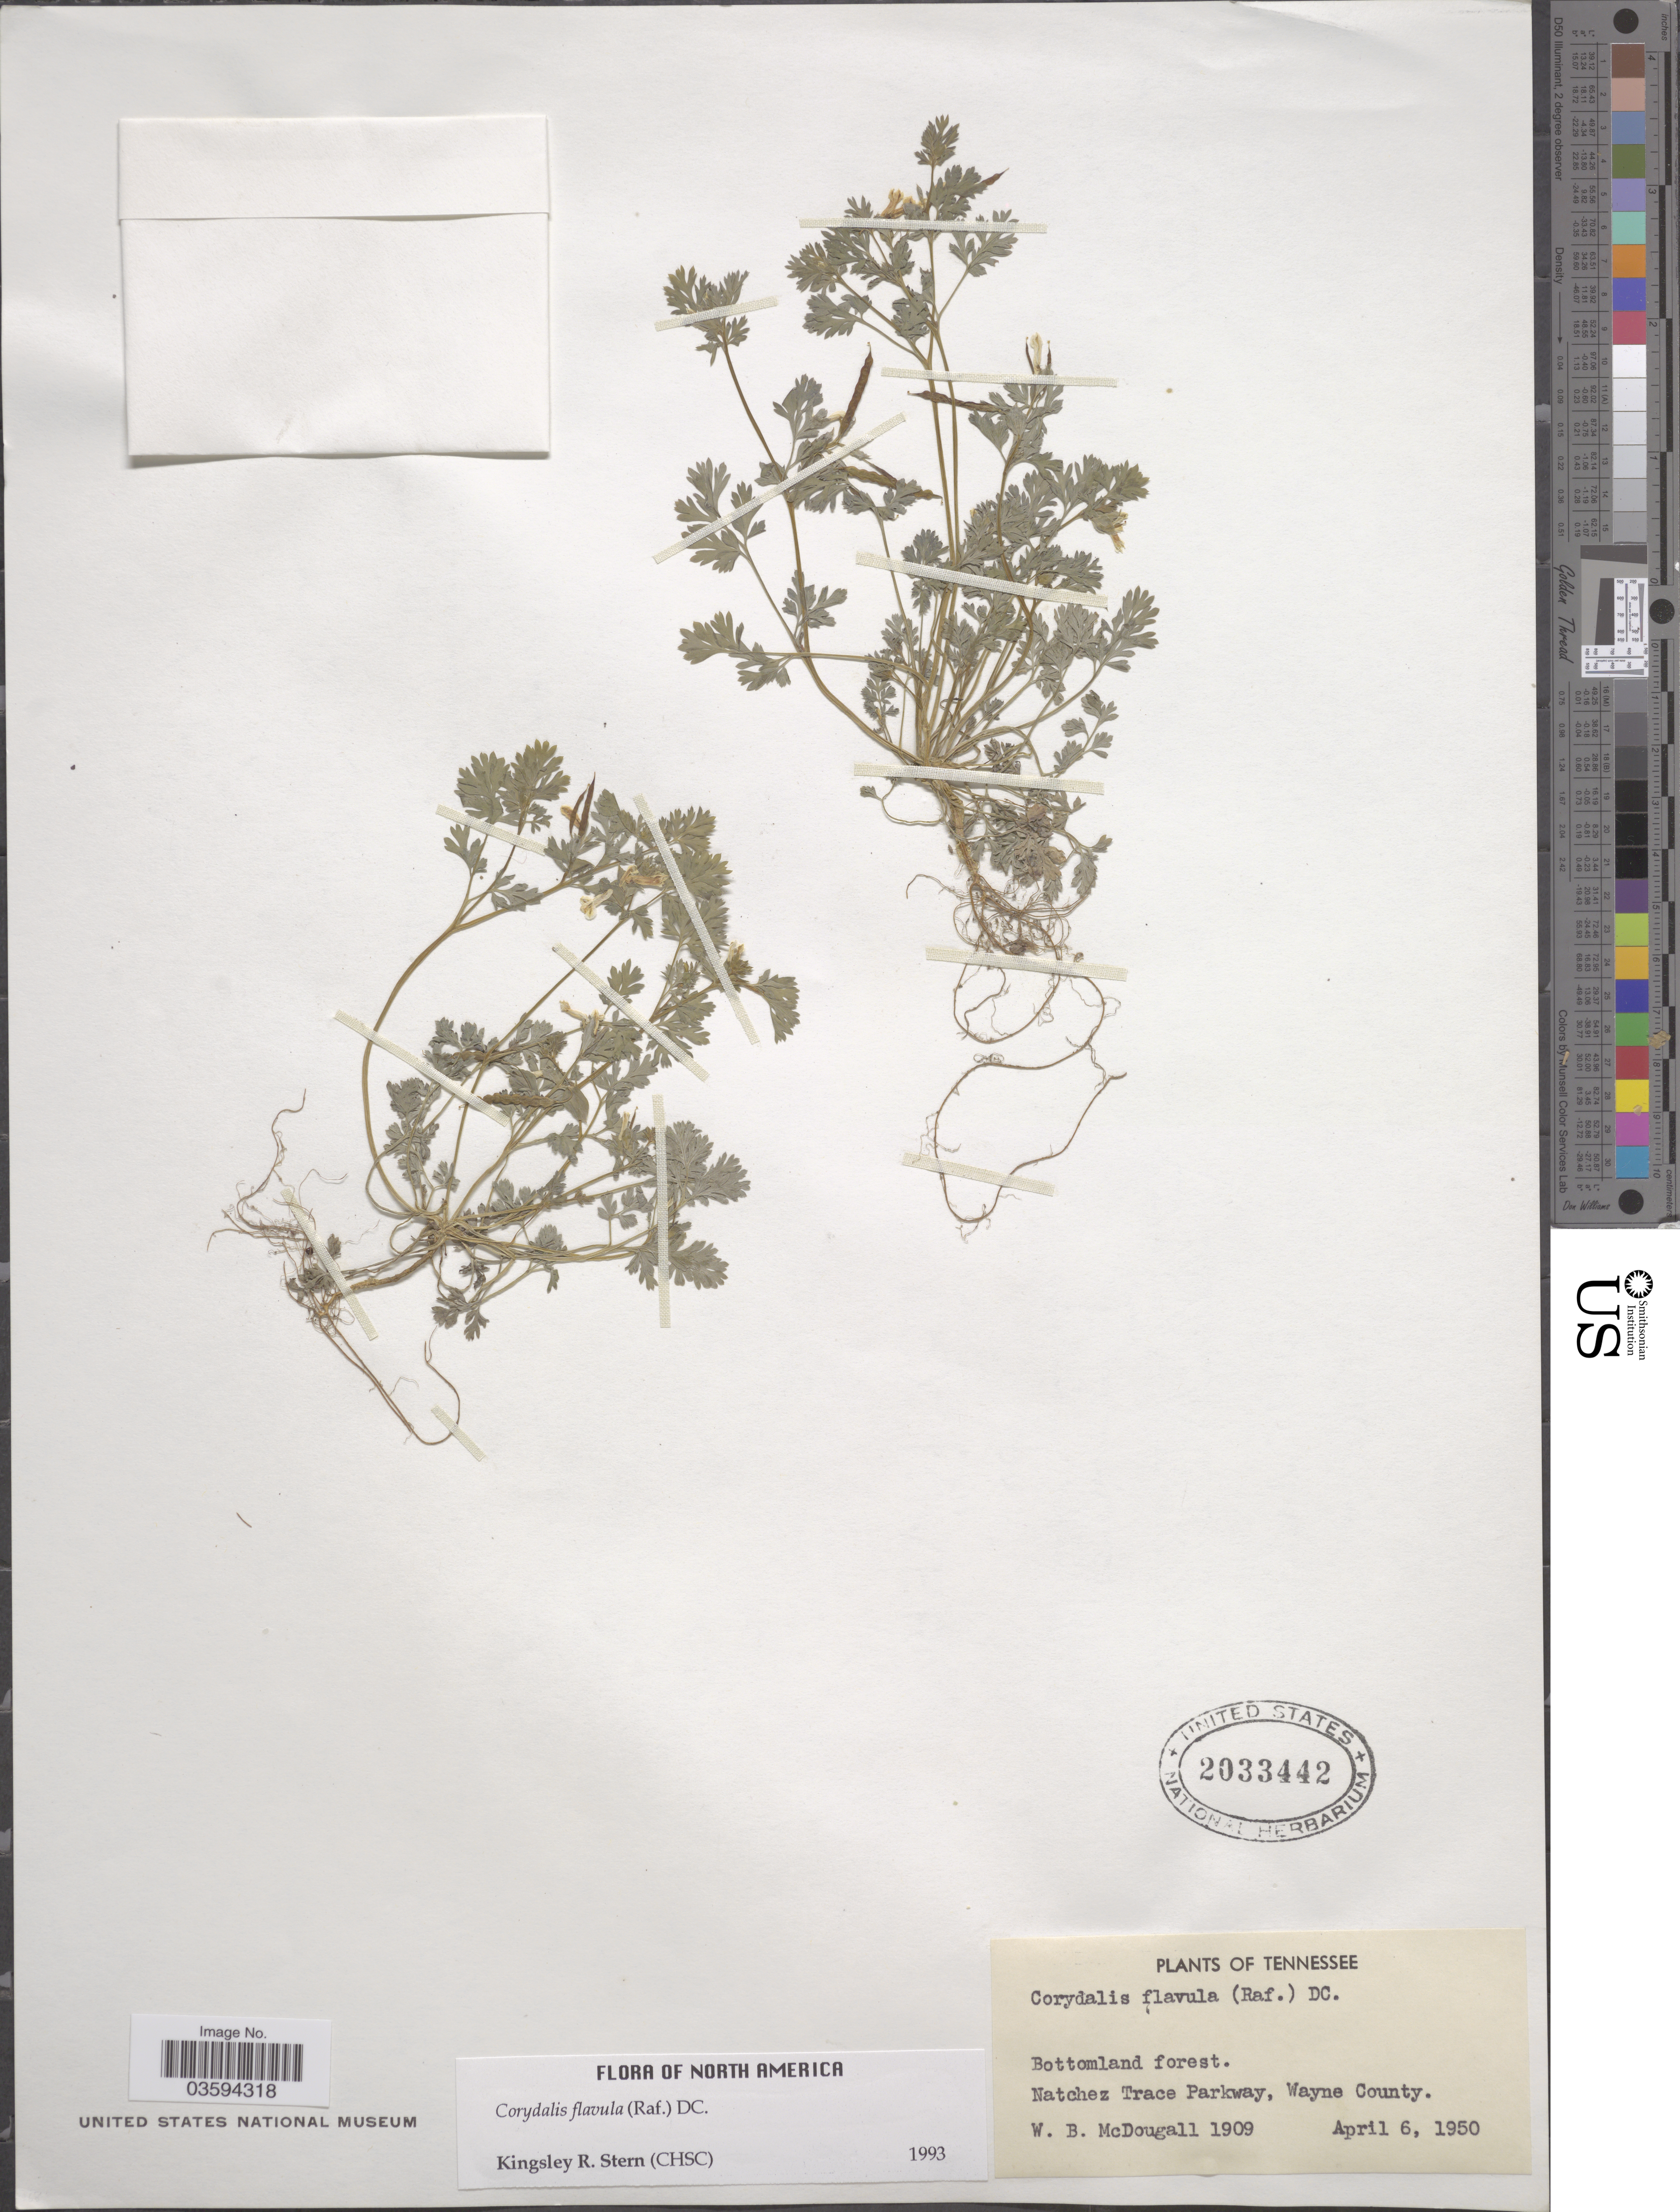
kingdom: Plantae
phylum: Tracheophyta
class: Magnoliopsida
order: Ranunculales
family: Papaveraceae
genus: Corydalis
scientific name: Corydalis flavula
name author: (Raf.) DC.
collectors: W. B. McDougall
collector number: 1909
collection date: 1950-04-06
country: United States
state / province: Tennessee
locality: Bottomland forest. Natchez Trace Parkway, Wayne County.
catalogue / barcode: US 2033442